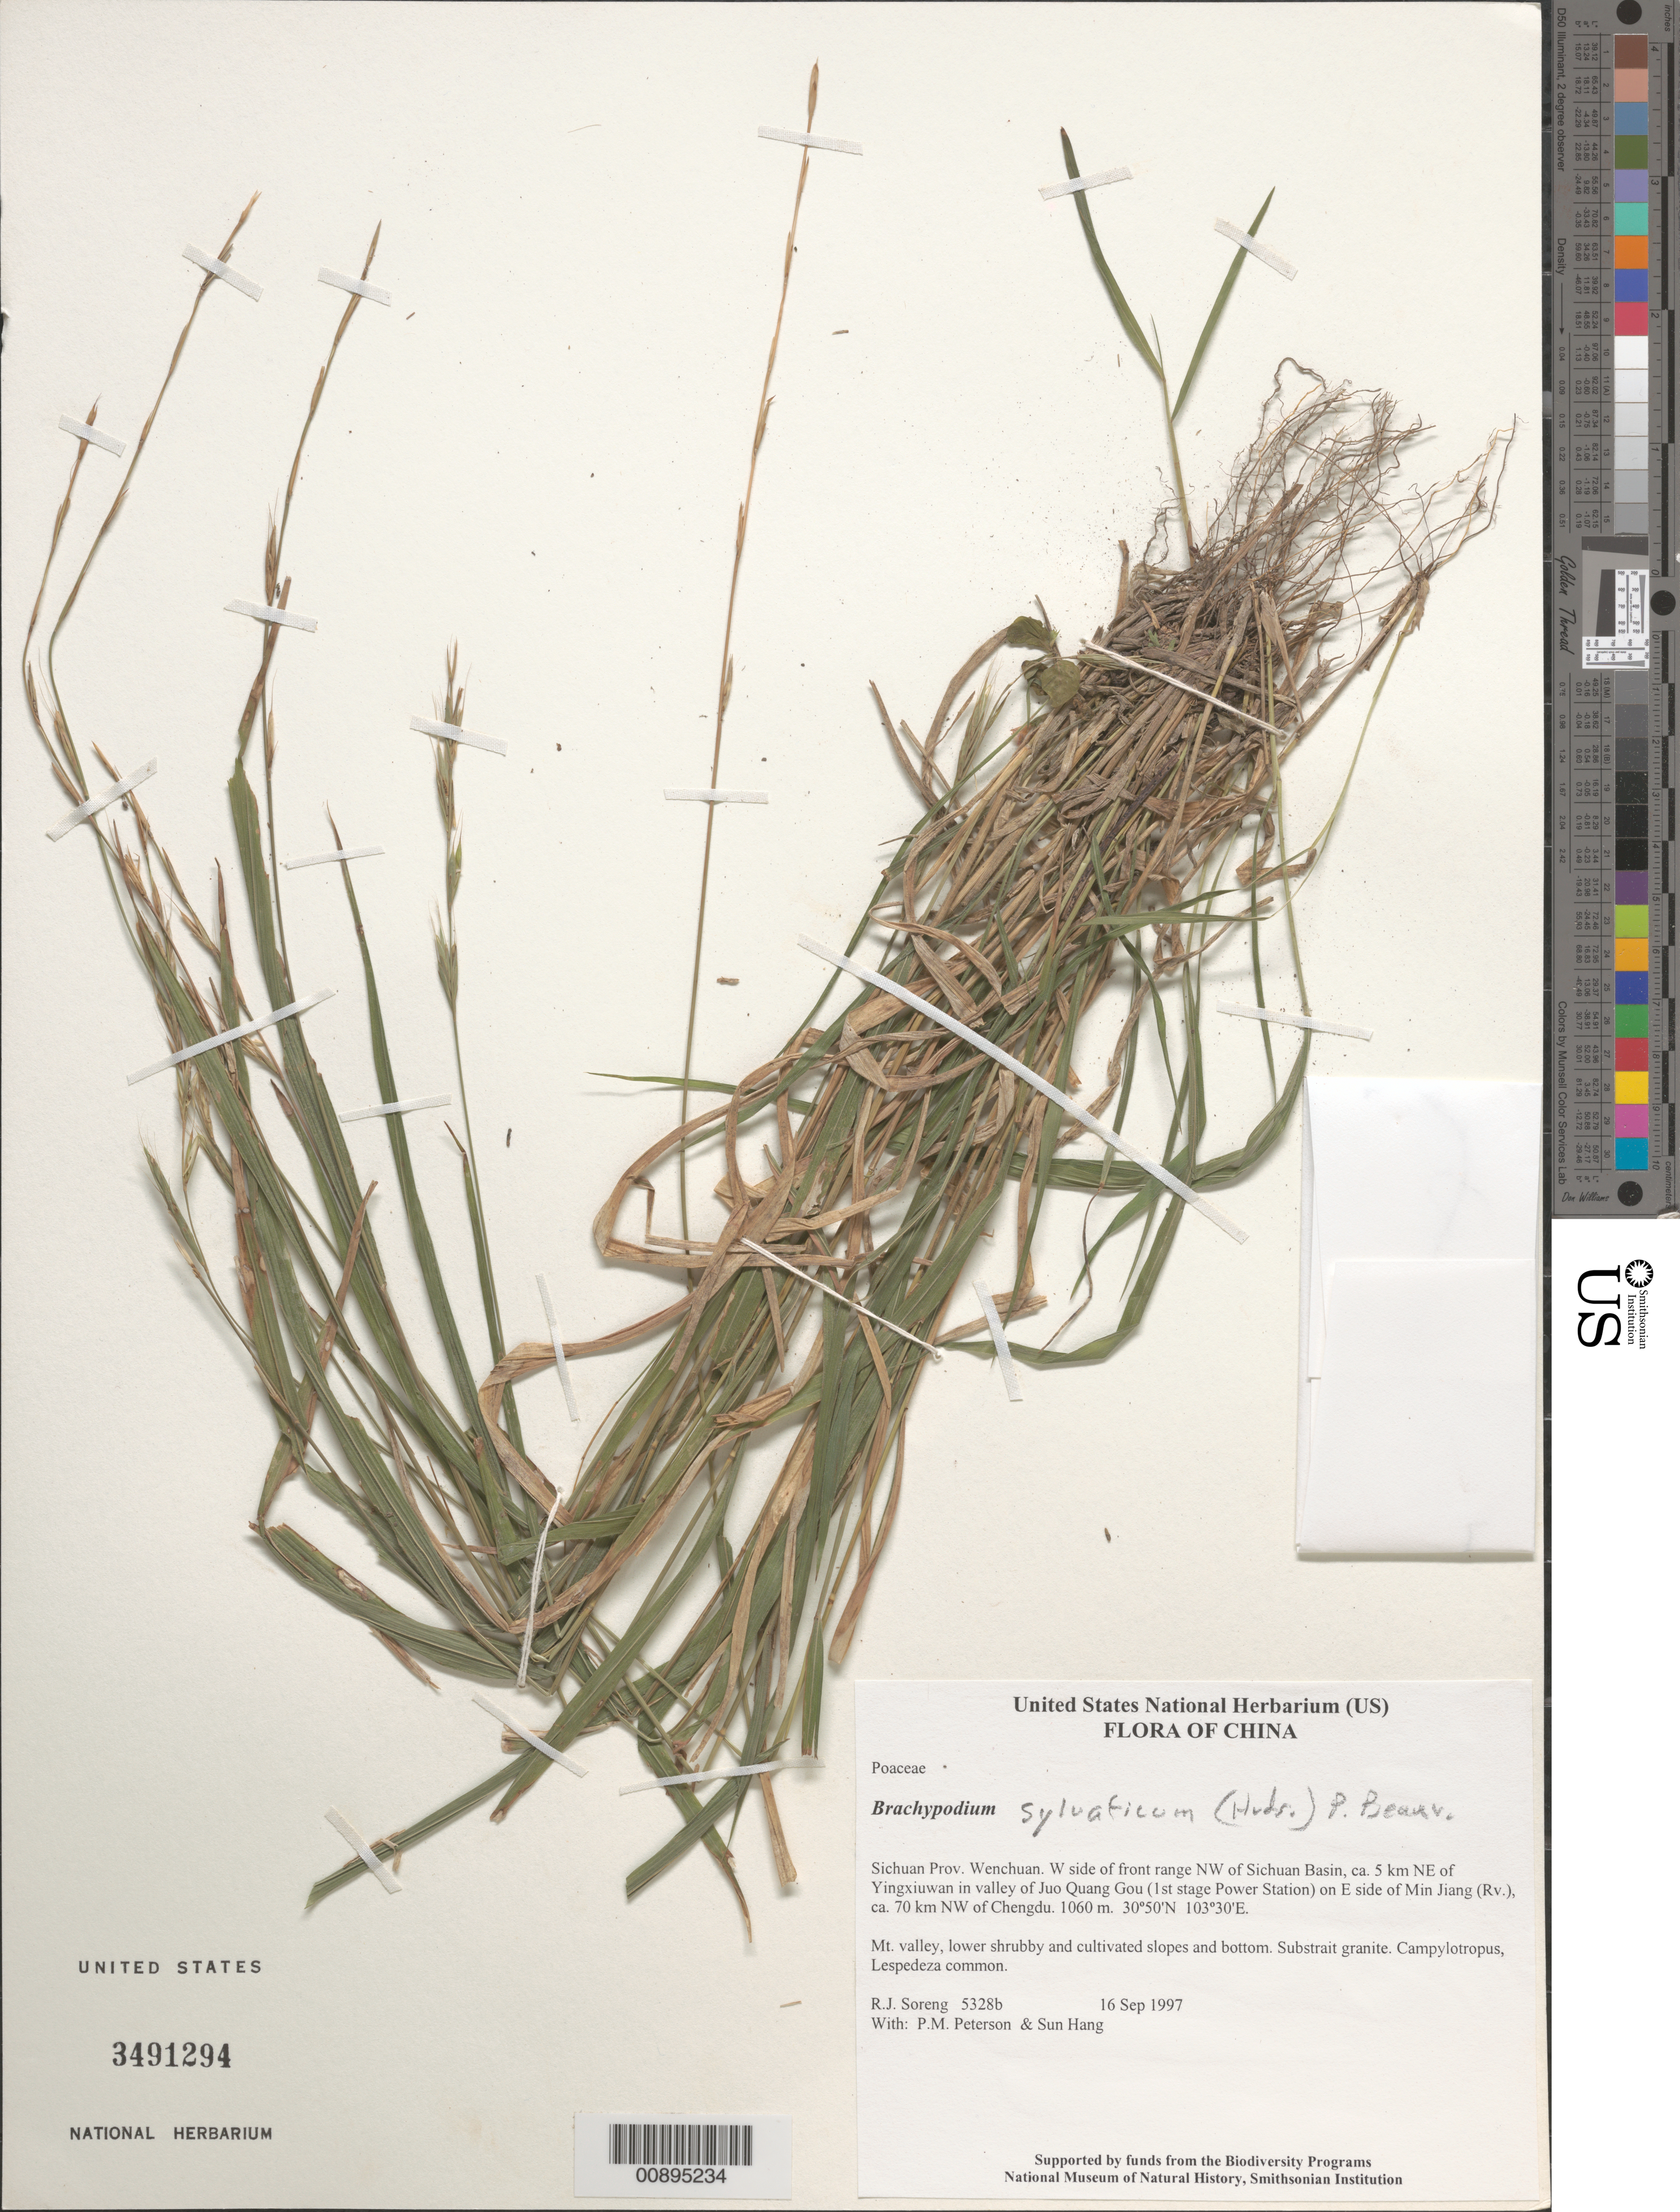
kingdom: Plantae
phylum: Tracheophyta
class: Liliopsida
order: Poales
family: Poaceae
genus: Brachypodium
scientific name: Brachypodium sylvaticum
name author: (Huds.) P. Beauv.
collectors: R. J. Soreng, P. M. Peterson & Sun Hang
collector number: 5328b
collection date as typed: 16 Sep 1997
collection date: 1997-09-16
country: China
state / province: Sichuan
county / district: Wenchuan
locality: W side of front range NW of Sichuan Basin, ca. 5 km NE of Yingxiuwan in valley of Juo Quang Gou (1st stage Power Station) on E side of Min Jiang (Rv.), ca. 70 km NW of Chengdu.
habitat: Mt. valley, lower shruby and cultivated slopes and bottom. Substrait granite. Campylotropus, Lespedeza common.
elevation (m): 1060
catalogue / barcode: US 3491294